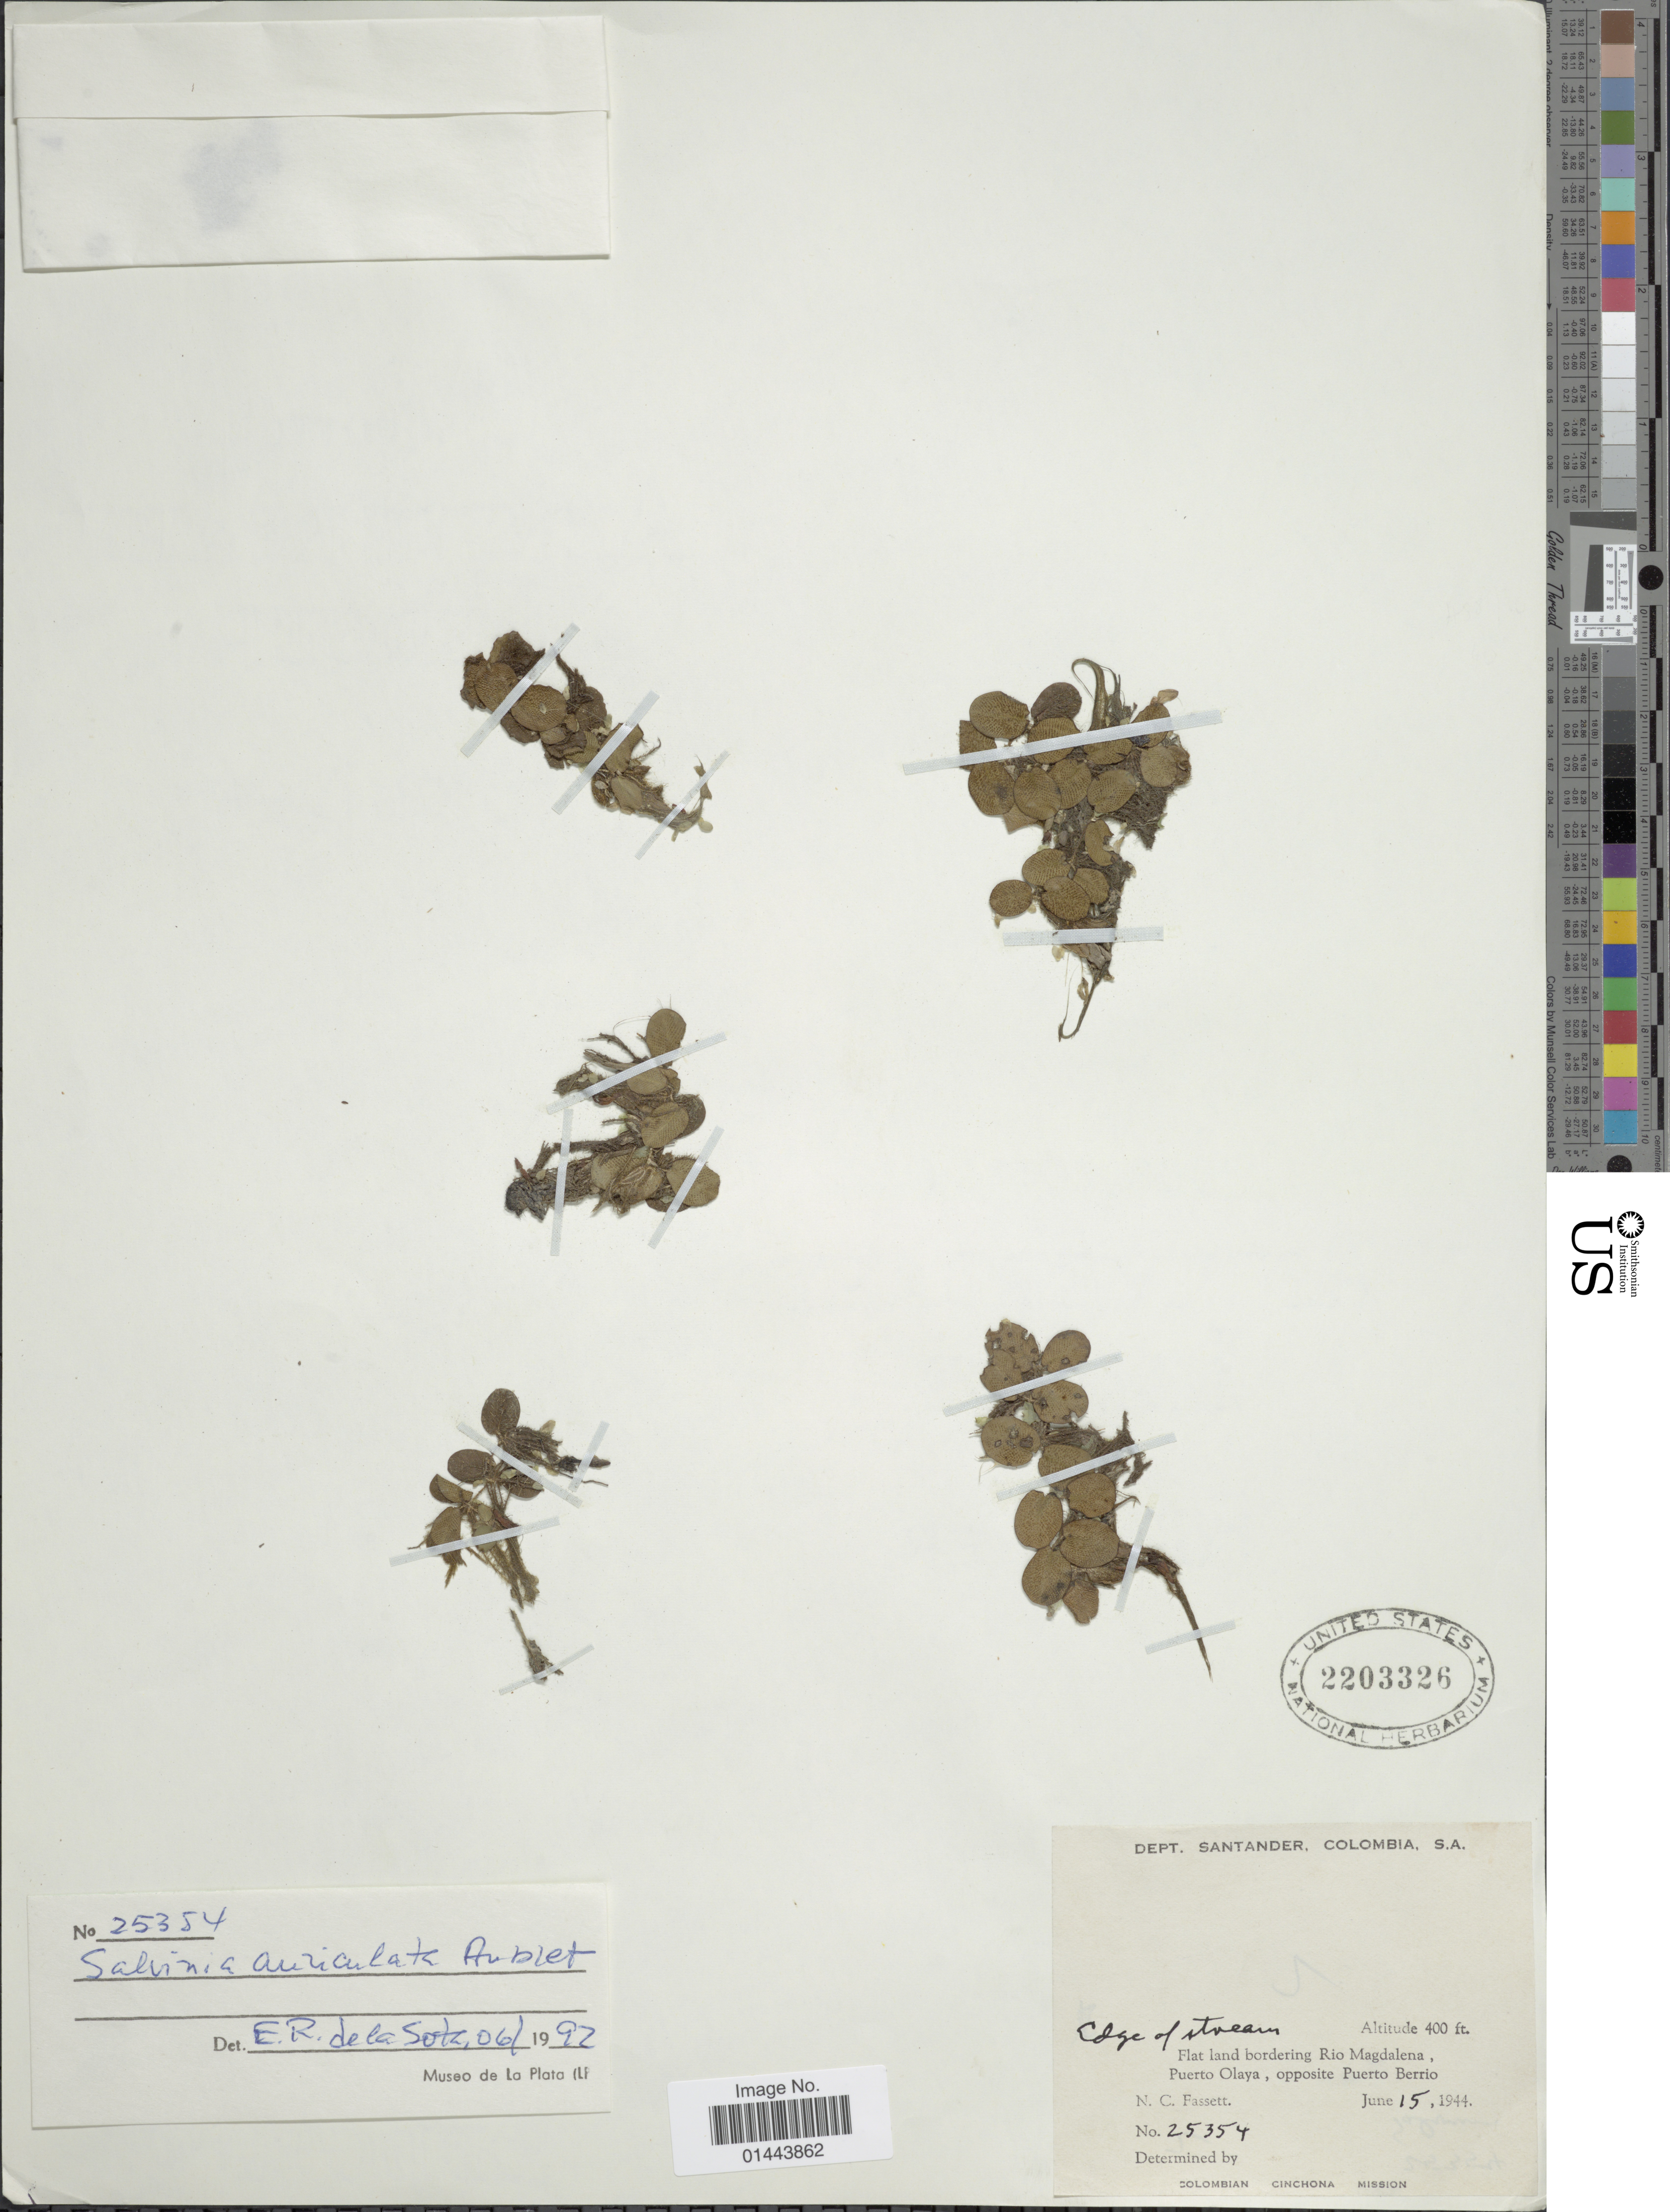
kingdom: Plantae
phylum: Tracheophyta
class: Polypodiopsida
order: Salviniales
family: Salviniaceae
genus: Salvinia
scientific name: Salvinia auriculata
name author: Aubl.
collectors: N. C. Fassett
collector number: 25354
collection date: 1944-06-15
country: Colombia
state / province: Santander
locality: Edge of stream, Flat land bordering Rio Magdalena, Puerto Olaya, oppositePuerto Berrio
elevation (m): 122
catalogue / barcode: US 2203326